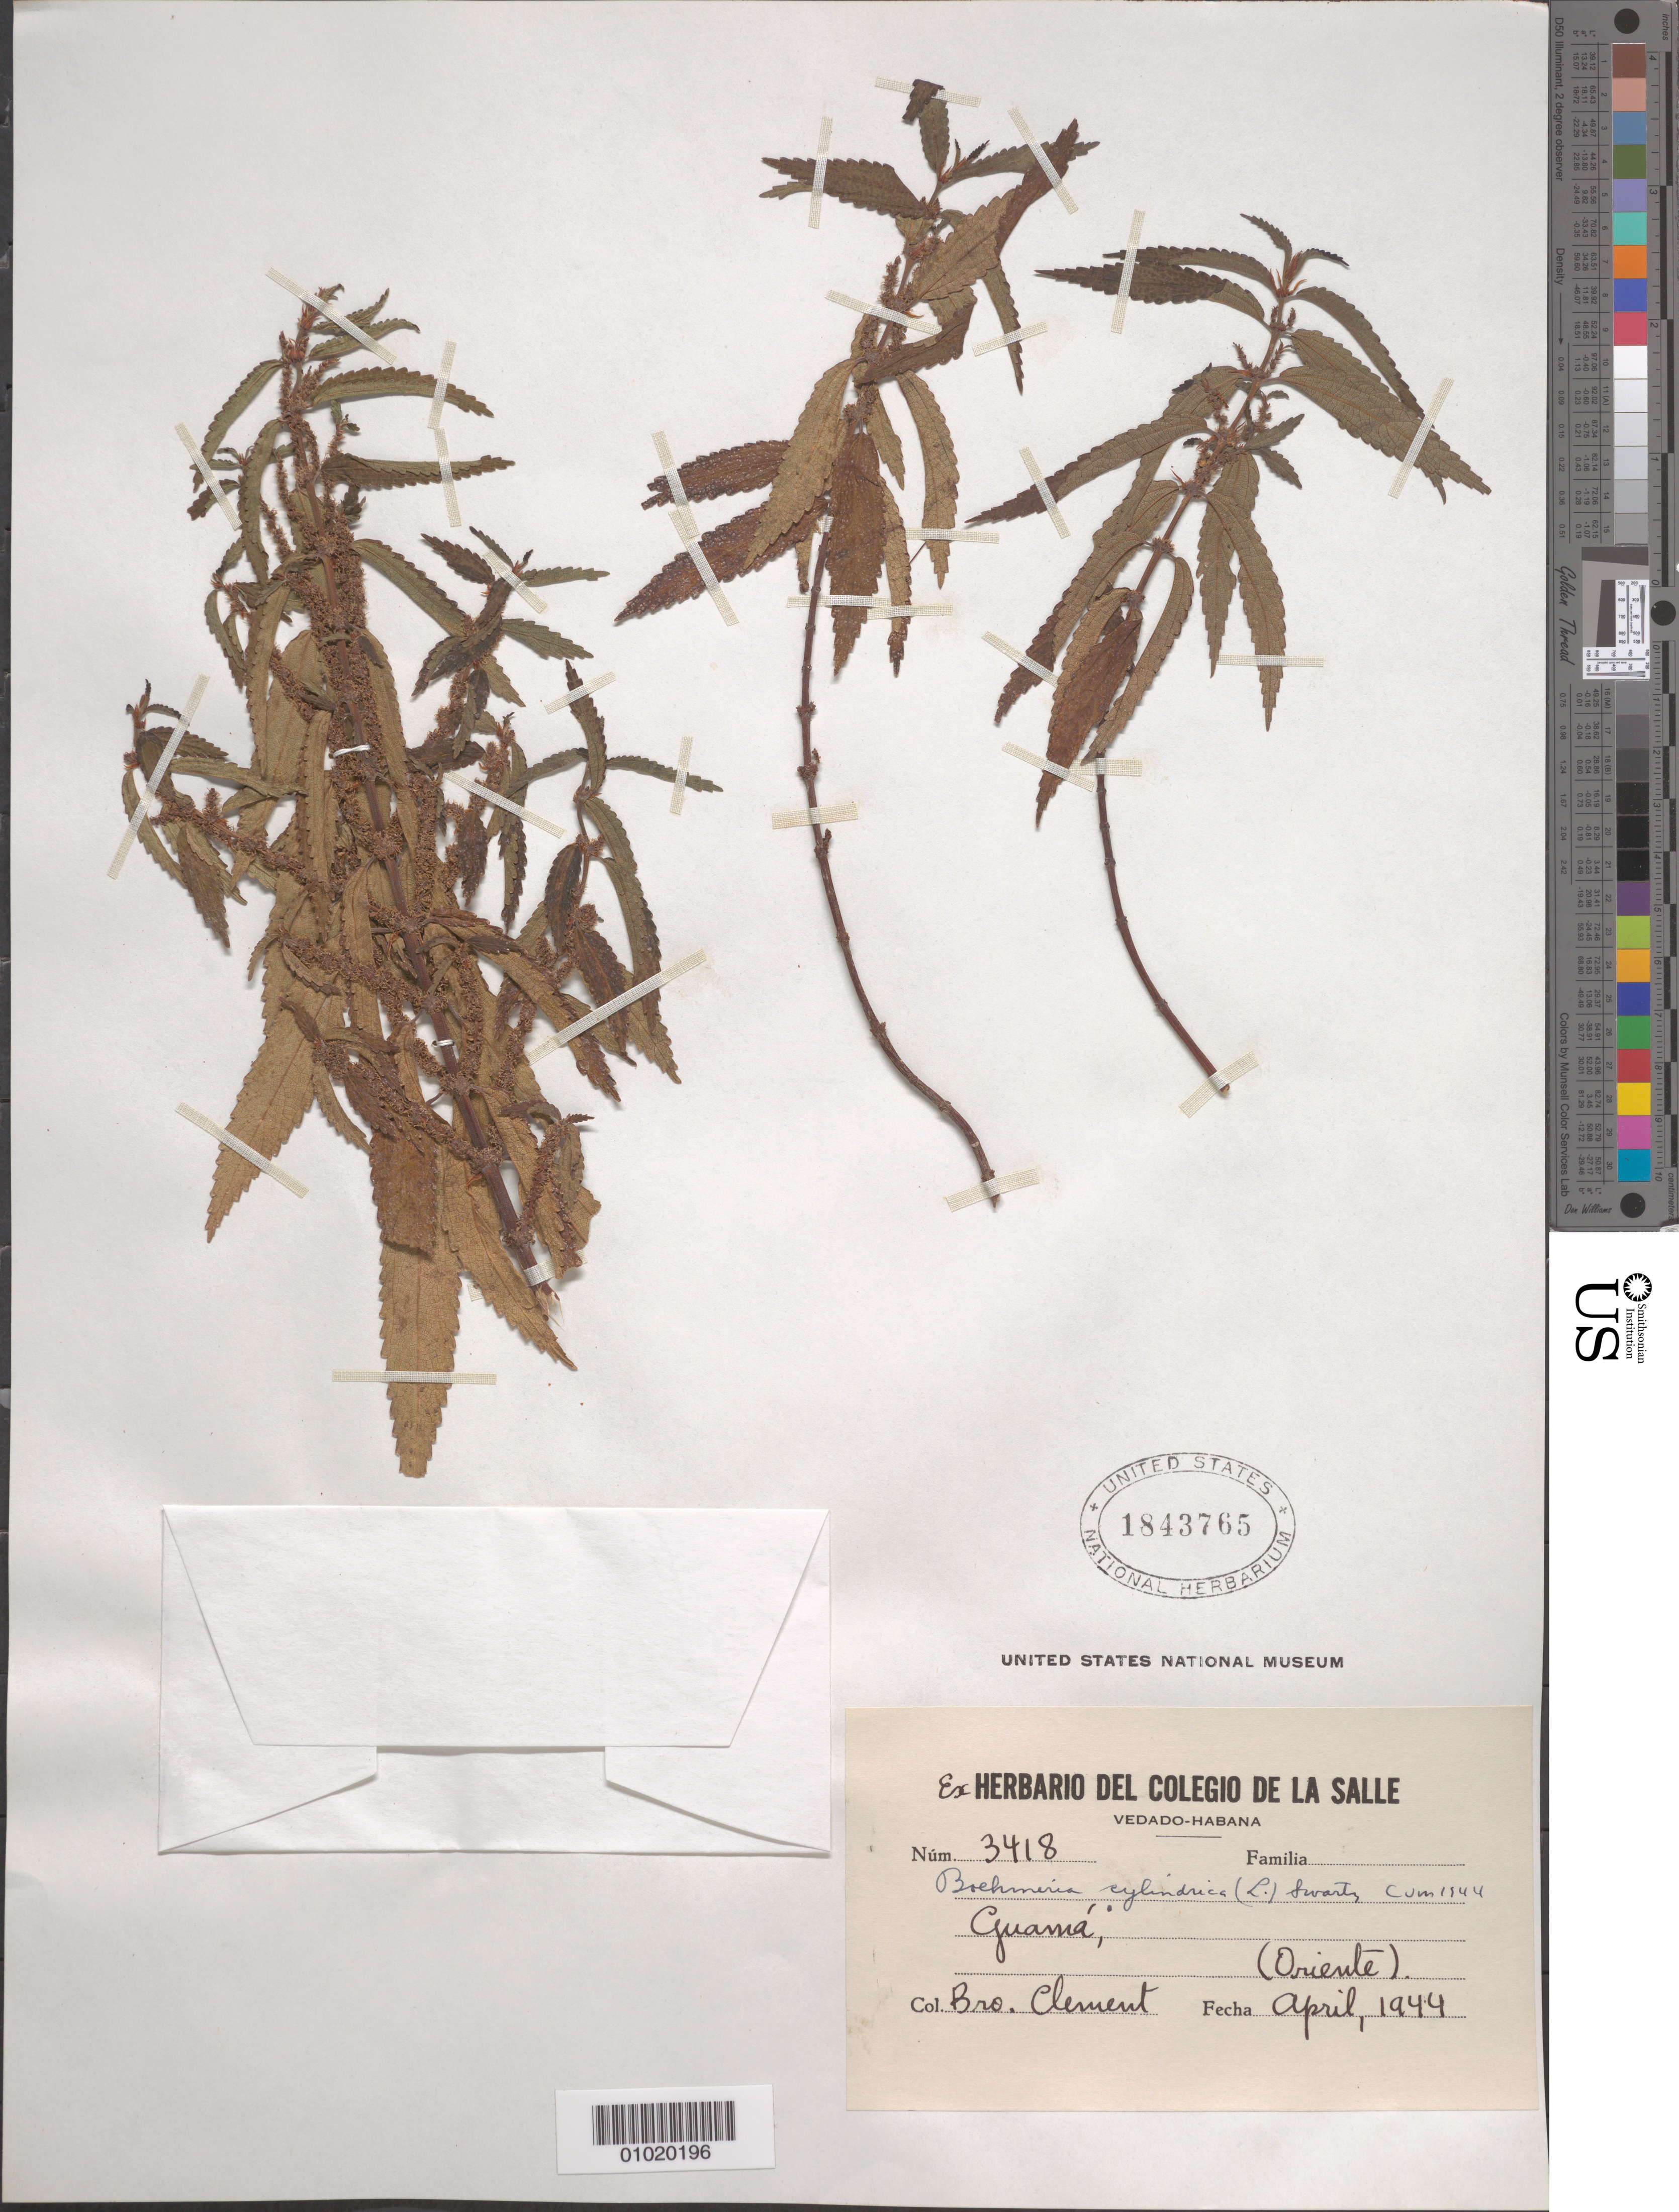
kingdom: Plantae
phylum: Tracheophyta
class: Magnoliopsida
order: Rosales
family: Urticaceae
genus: Boehmeria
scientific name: Boehmeria cylindrica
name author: (L.) Sw.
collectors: B. Clement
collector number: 3418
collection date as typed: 01 Apr 1944 to 30 Apr 1944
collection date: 1944-04-01/1944-04-30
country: Cuba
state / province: Oriente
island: Cuba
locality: Guania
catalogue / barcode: US 1843765